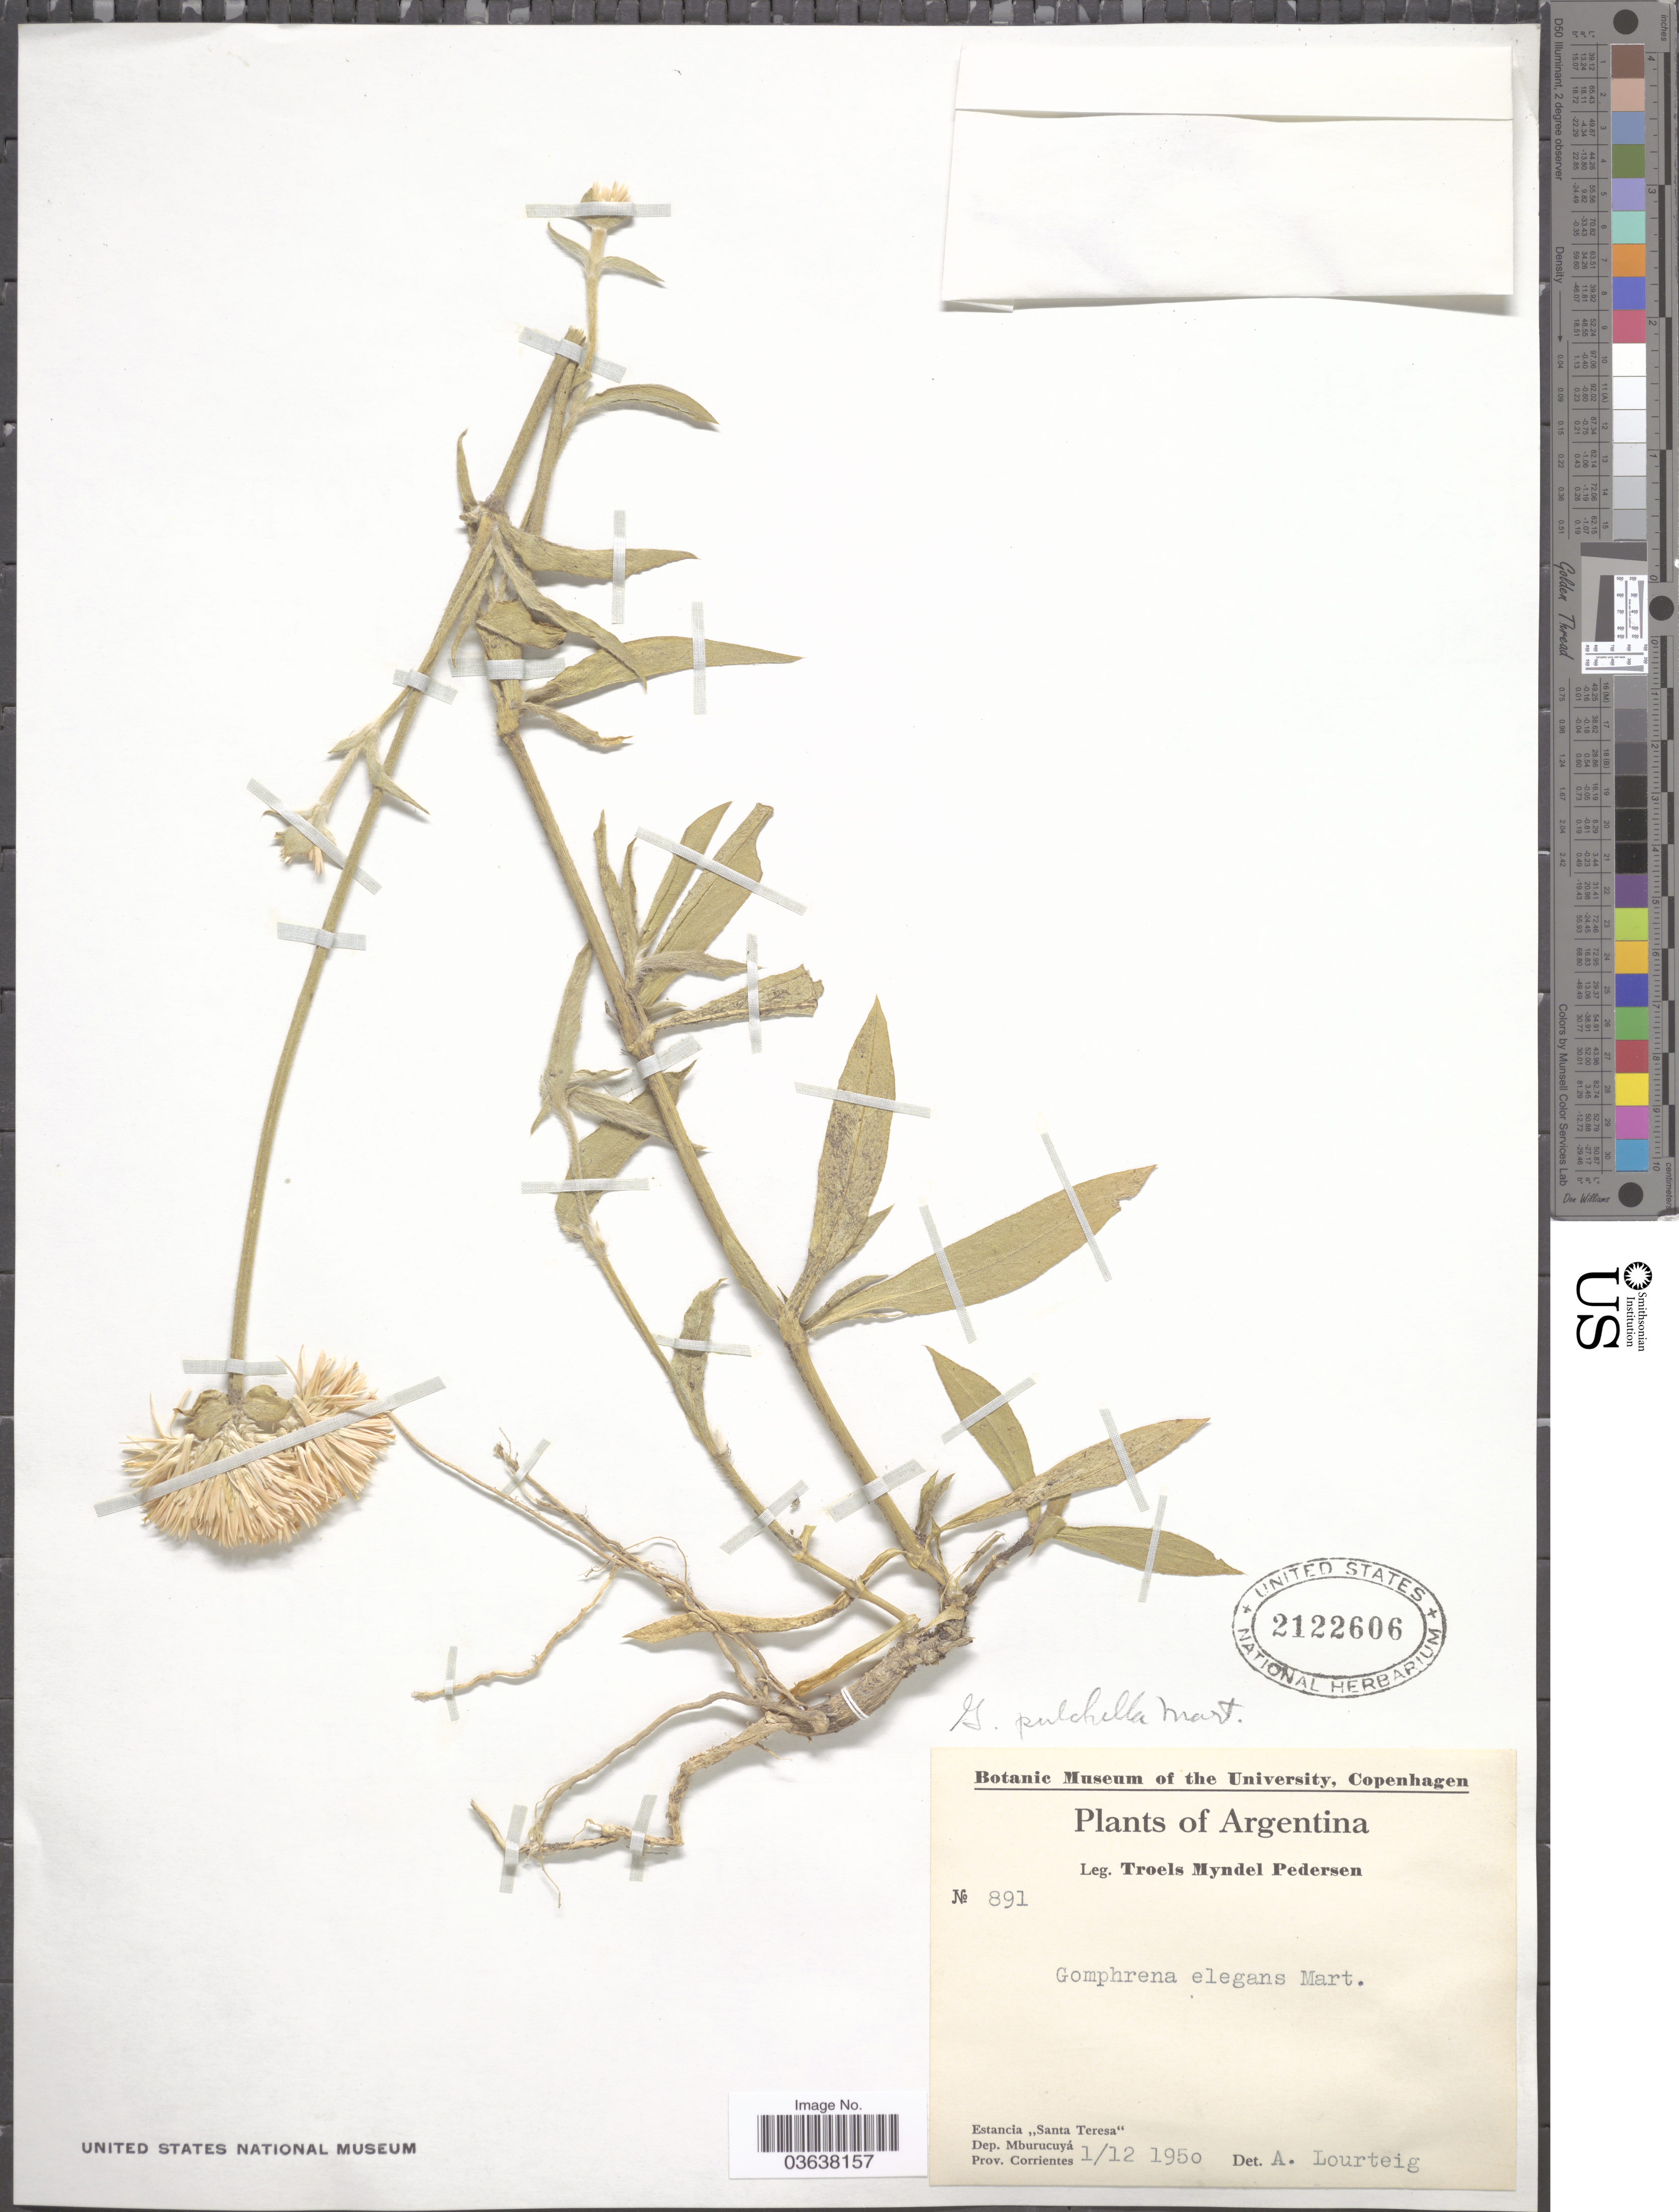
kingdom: Plantae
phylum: Tracheophyta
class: Magnoliopsida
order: Caryophyllales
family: Amaranthaceae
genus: Gomphrena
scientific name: Gomphrena pulchella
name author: Mart.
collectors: T. Pederson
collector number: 891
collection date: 1950-12-01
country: Argentina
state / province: Corrientes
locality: Estancia "Santa Teresa", Dep. Mburucuyá.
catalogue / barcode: US 2122606